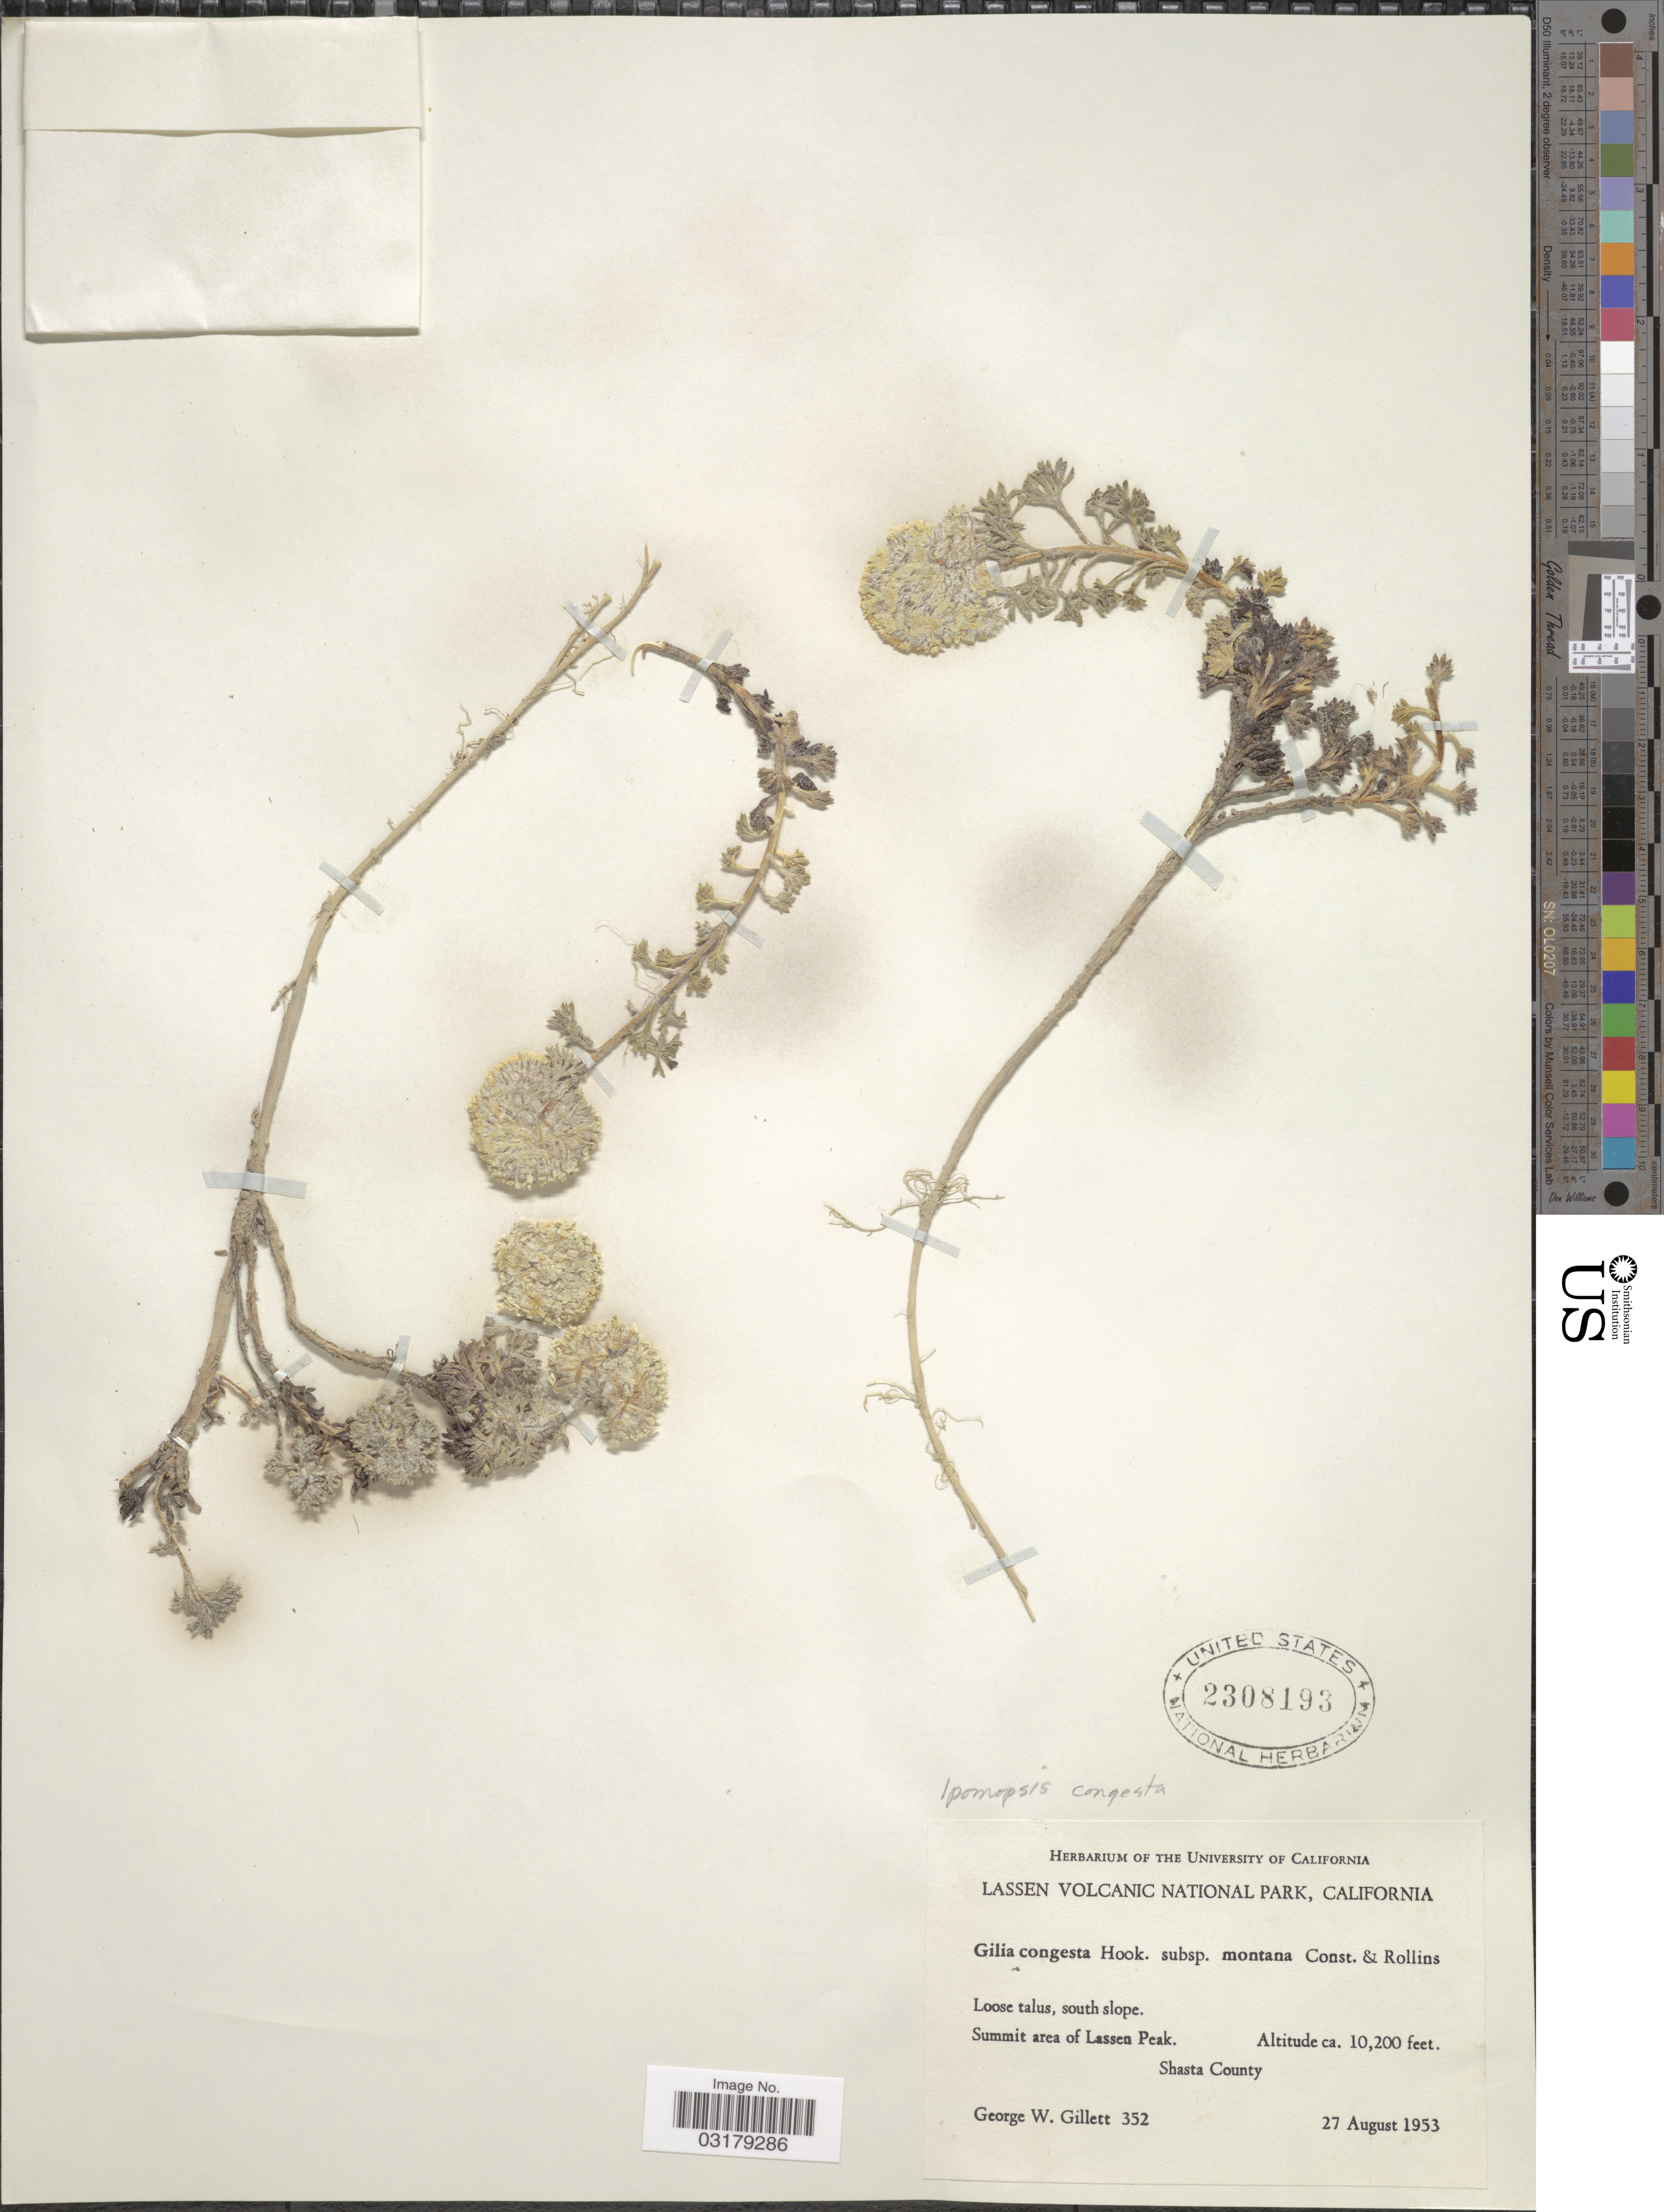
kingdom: Plantae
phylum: Tracheophyta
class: Magnoliopsida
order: Ericales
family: Polemoniaceae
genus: Ipomopsis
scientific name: Ipomopsis congesta var. montana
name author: (Constance & Rollins) Reveal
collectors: G. Gillett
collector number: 352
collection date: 1953-08-27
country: United States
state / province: California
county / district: Shasta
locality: Lassen Volcanic National Park, California. Loose talus, south slope. Summit area of Lassen Peak. Shasta County.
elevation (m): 3109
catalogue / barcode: US 2308193